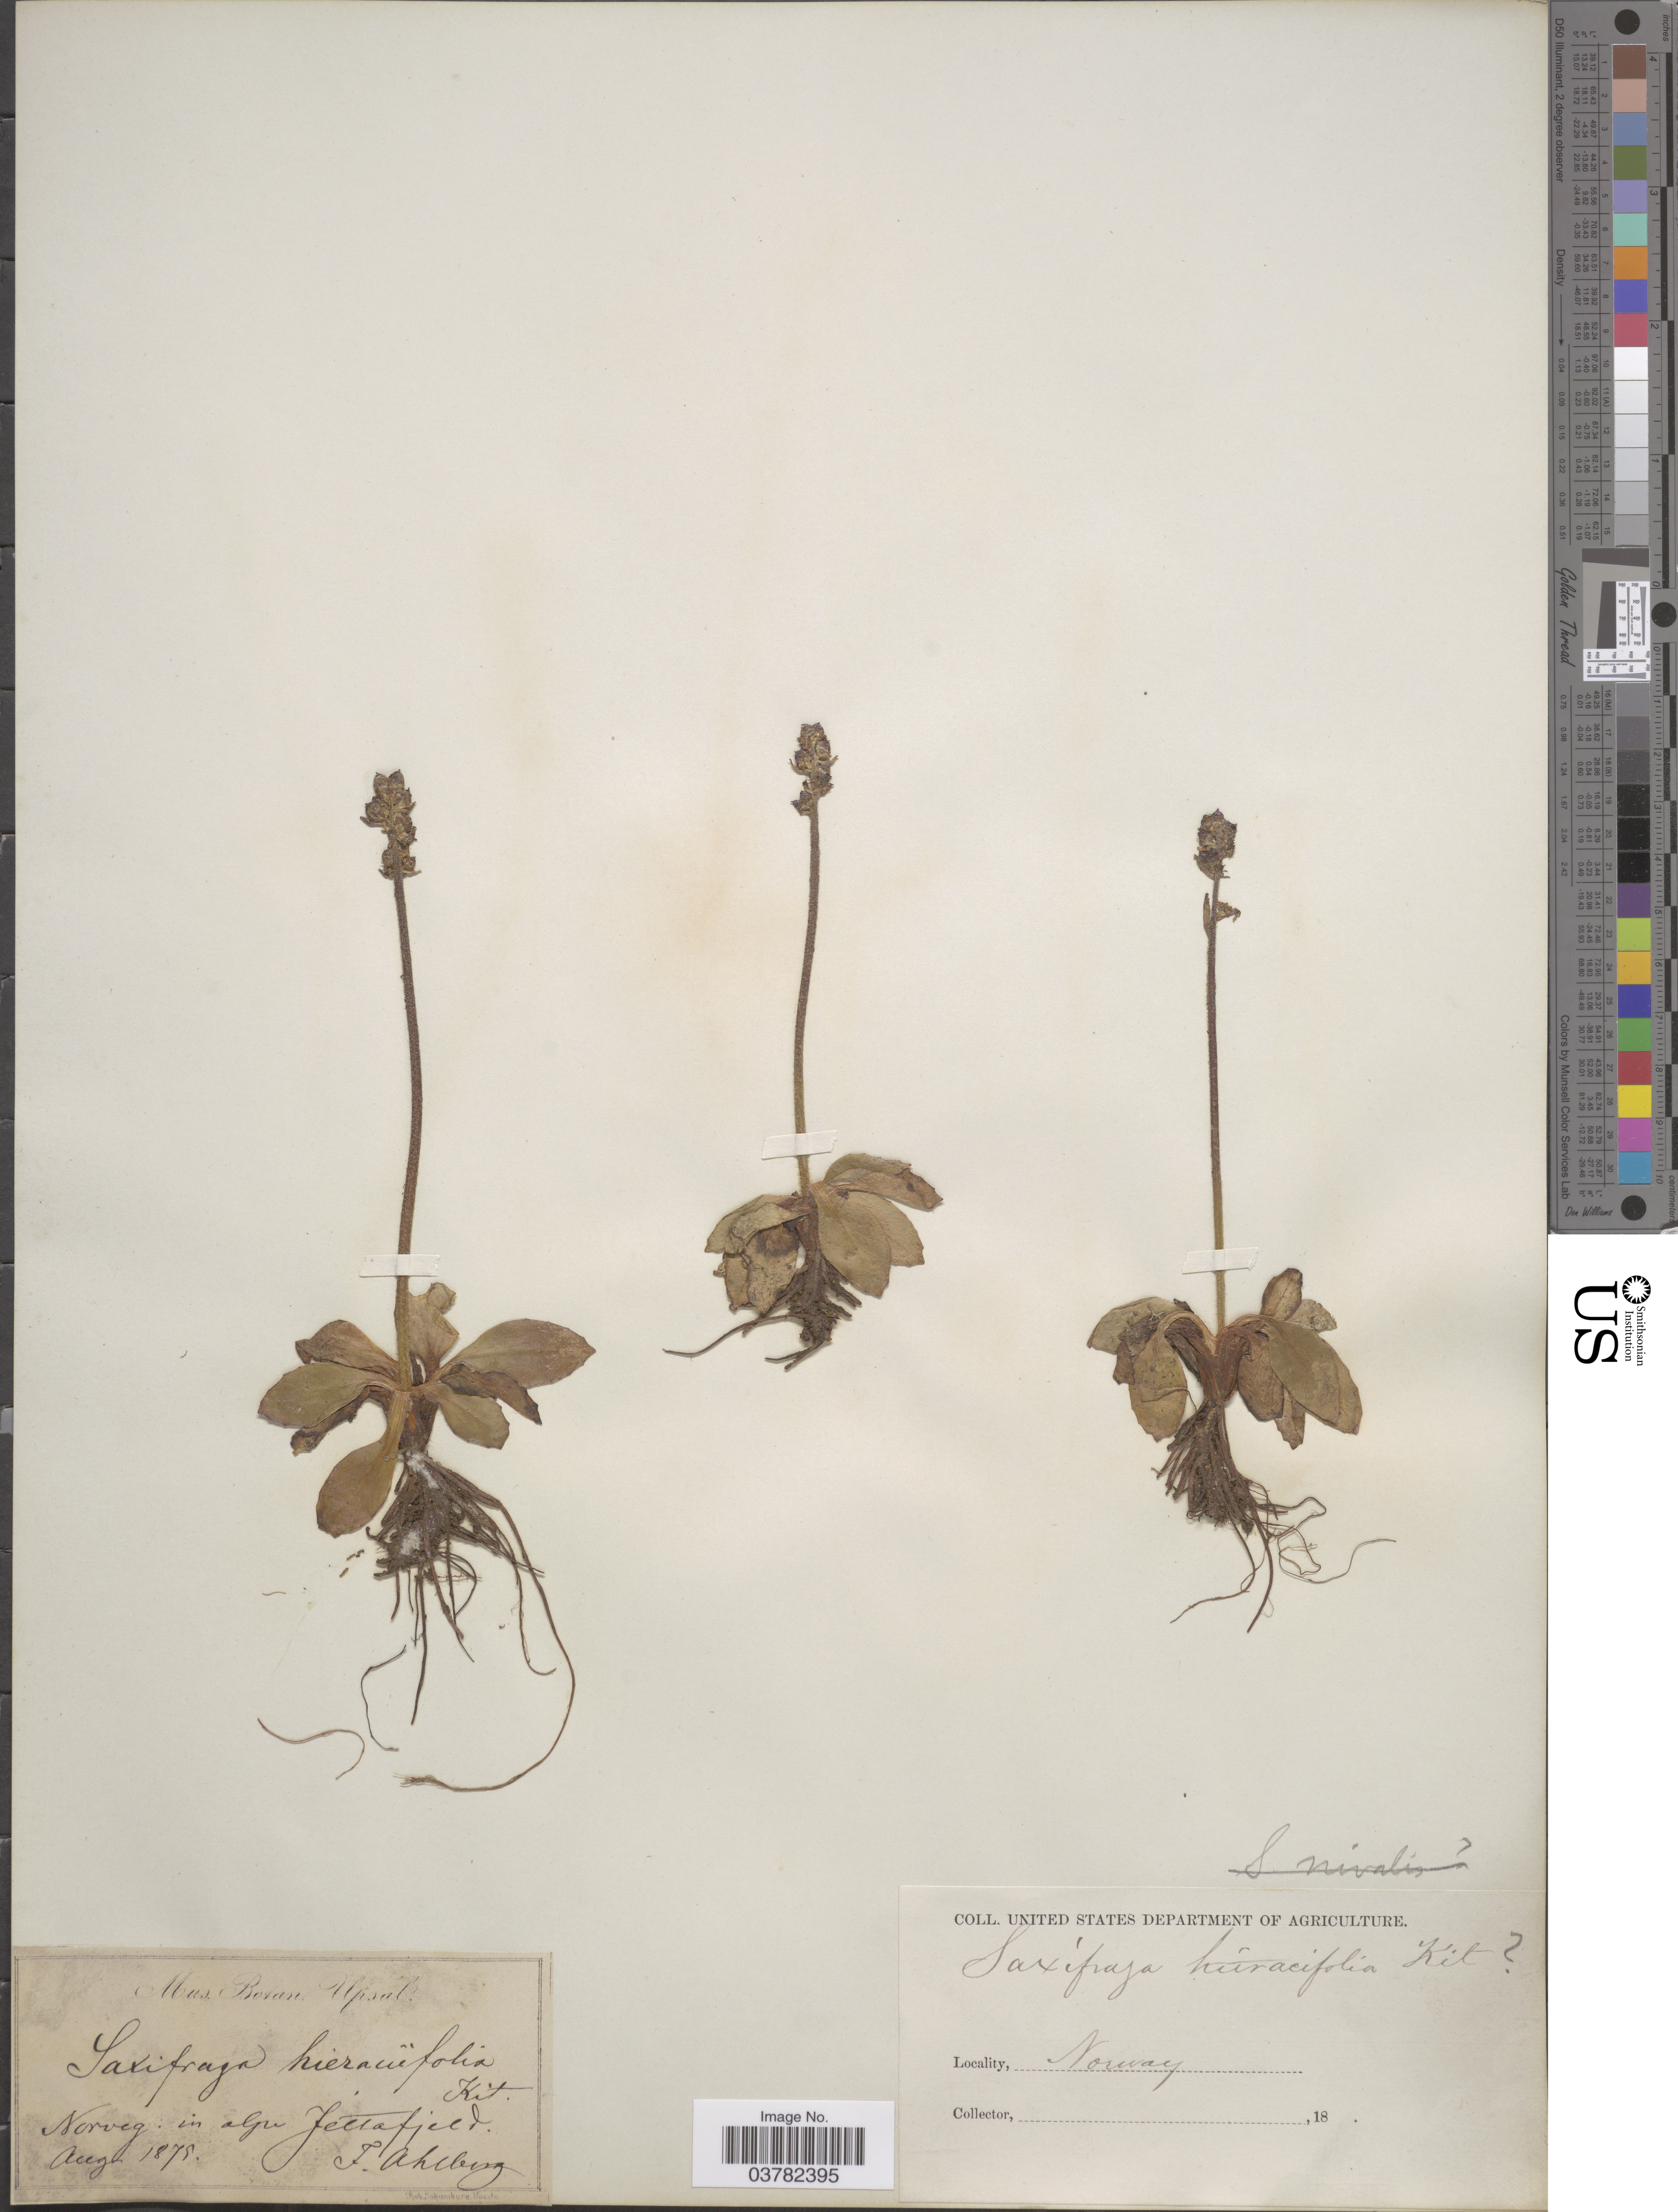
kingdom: Plantae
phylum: Tracheophyta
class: Magnoliopsida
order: Saxifragales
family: Saxifragaceae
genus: Micranthes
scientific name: Micranthes hieraciifolia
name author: (Waldst. & Kit. ex Willd.) Haw.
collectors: F. Ahlberg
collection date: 1878-08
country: Norway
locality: Norveg. in alpes Jettafjeld.